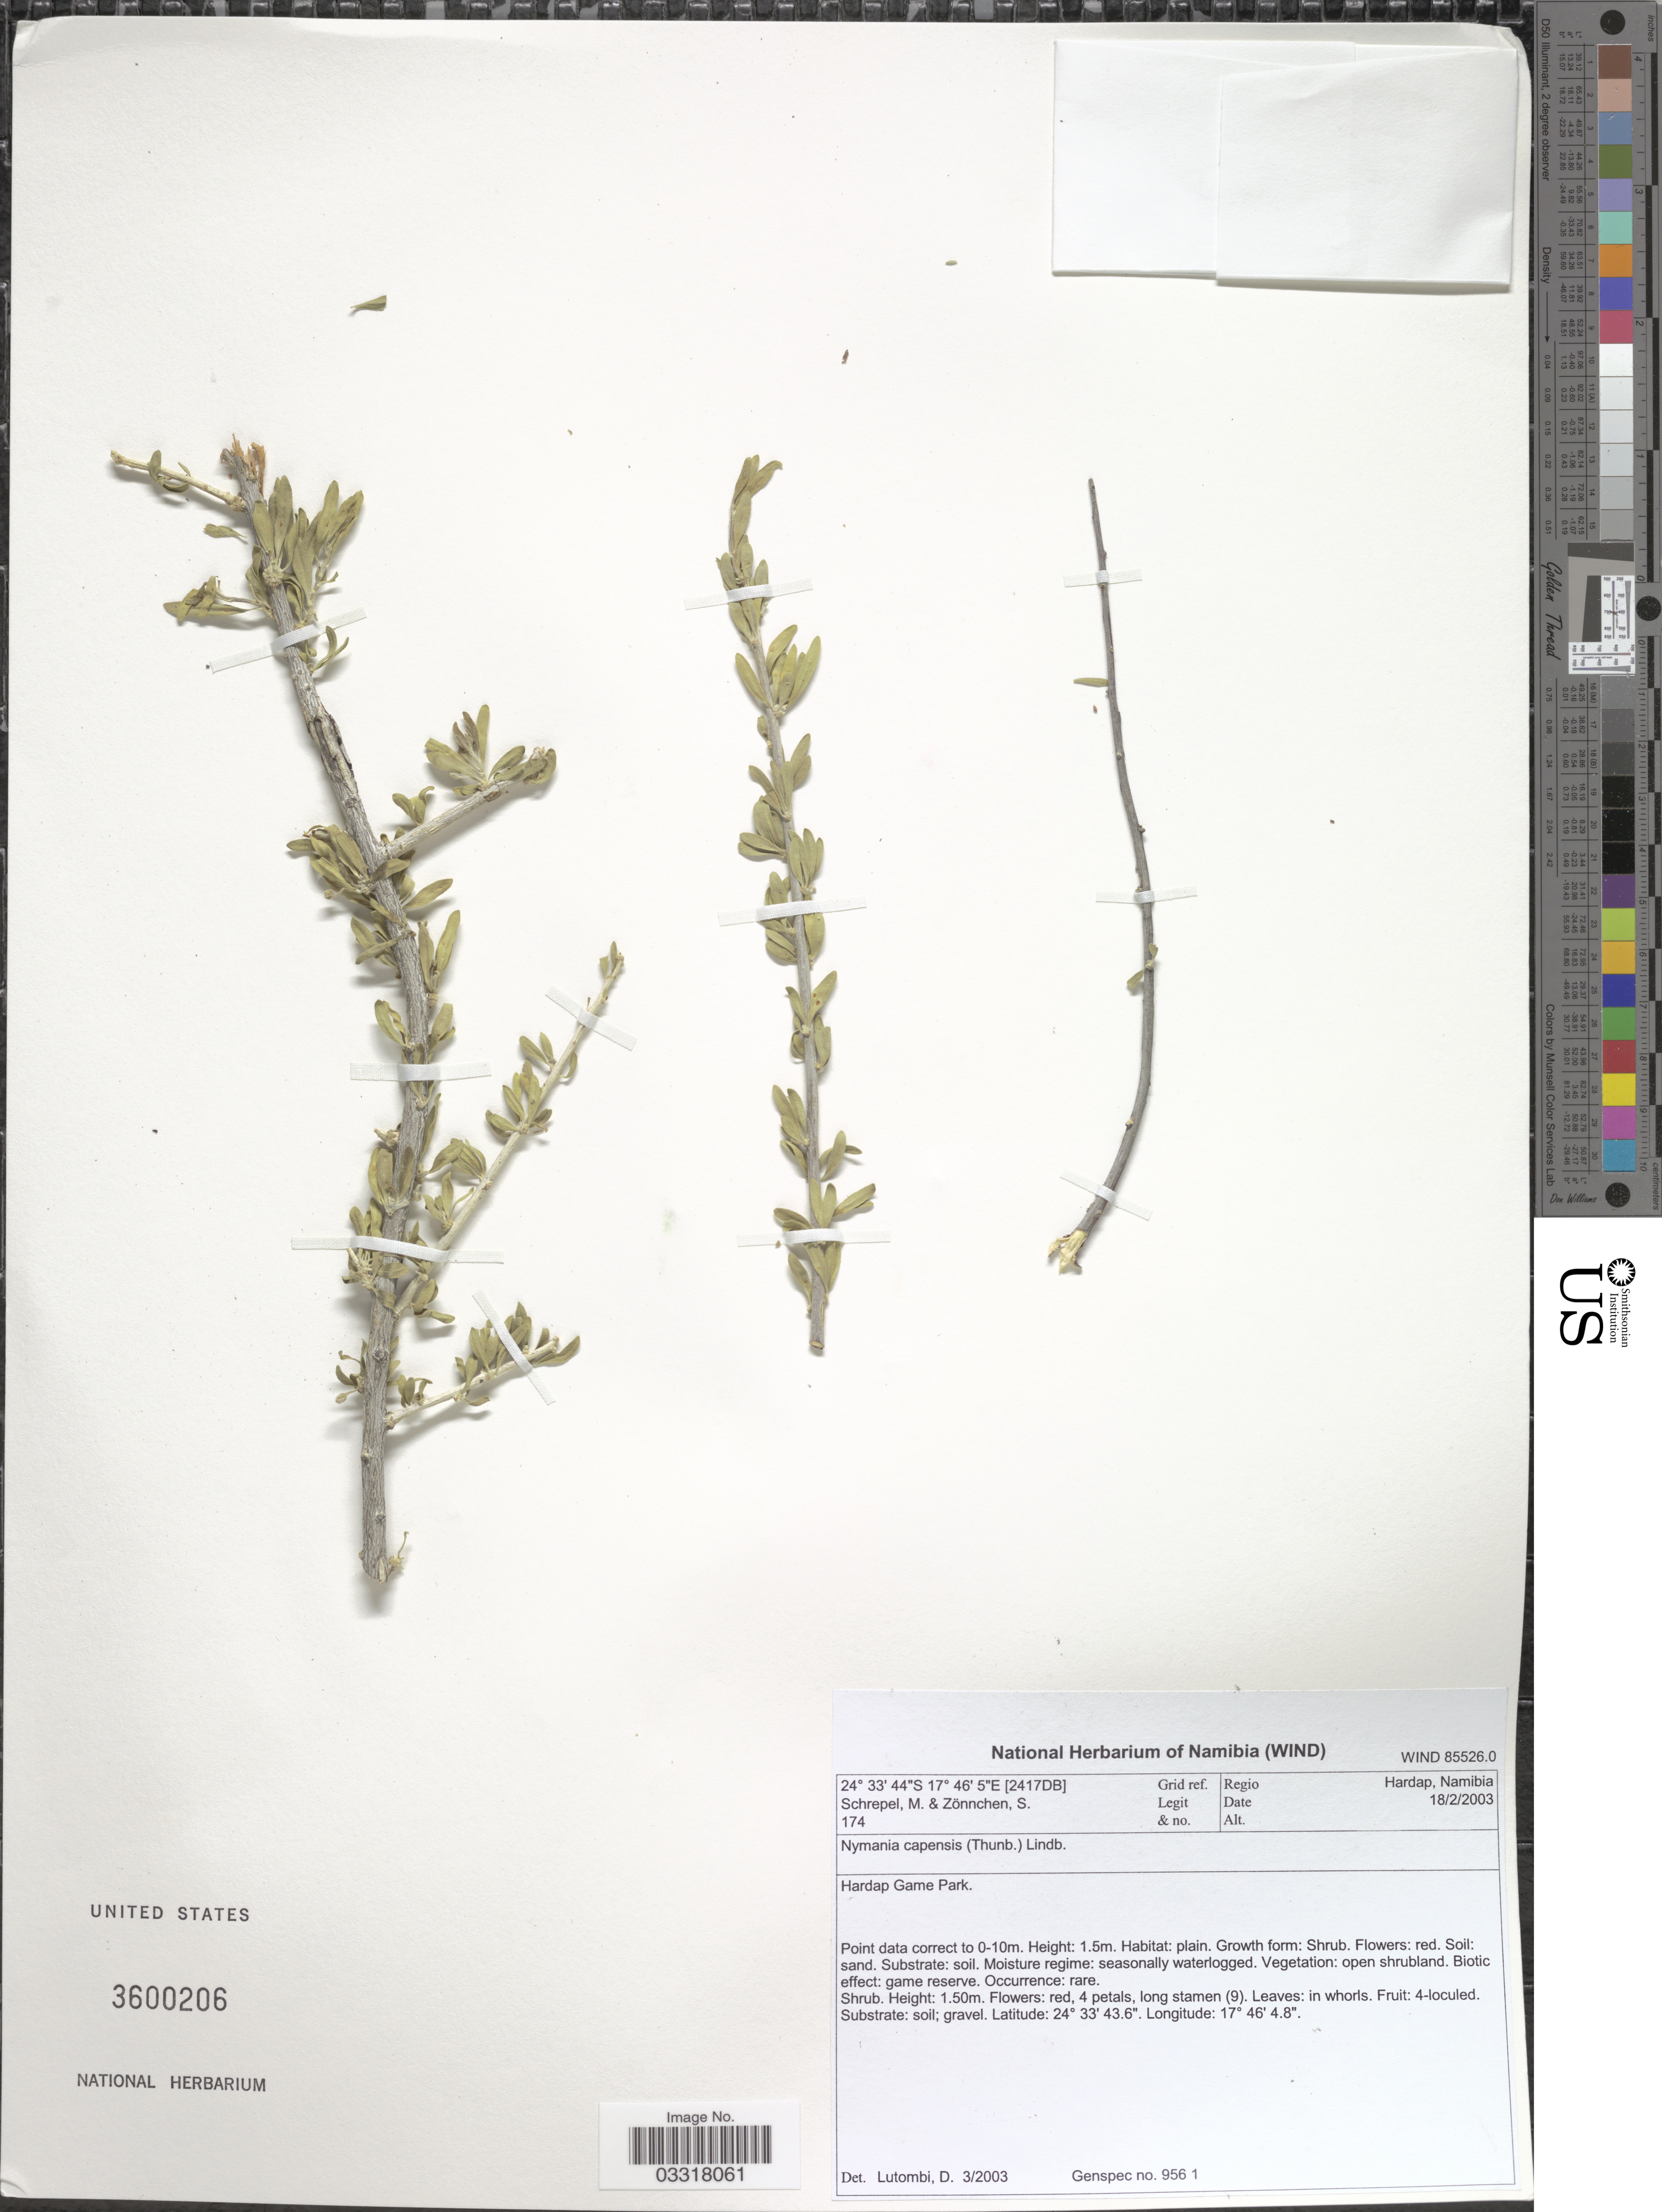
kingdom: Plantae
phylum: Tracheophyta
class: Magnoliopsida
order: Sapindales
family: Meliaceae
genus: Nymania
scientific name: Nymania capensis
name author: (Thunb.) Lindb.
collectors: M. Schrepel & S. Zonnchen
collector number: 174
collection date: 2003-02-18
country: Namibia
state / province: Hardap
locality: [2417DB] Grid ref. Regio Hardap, Namibia. Hardap Game Park.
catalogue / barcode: US 3600206